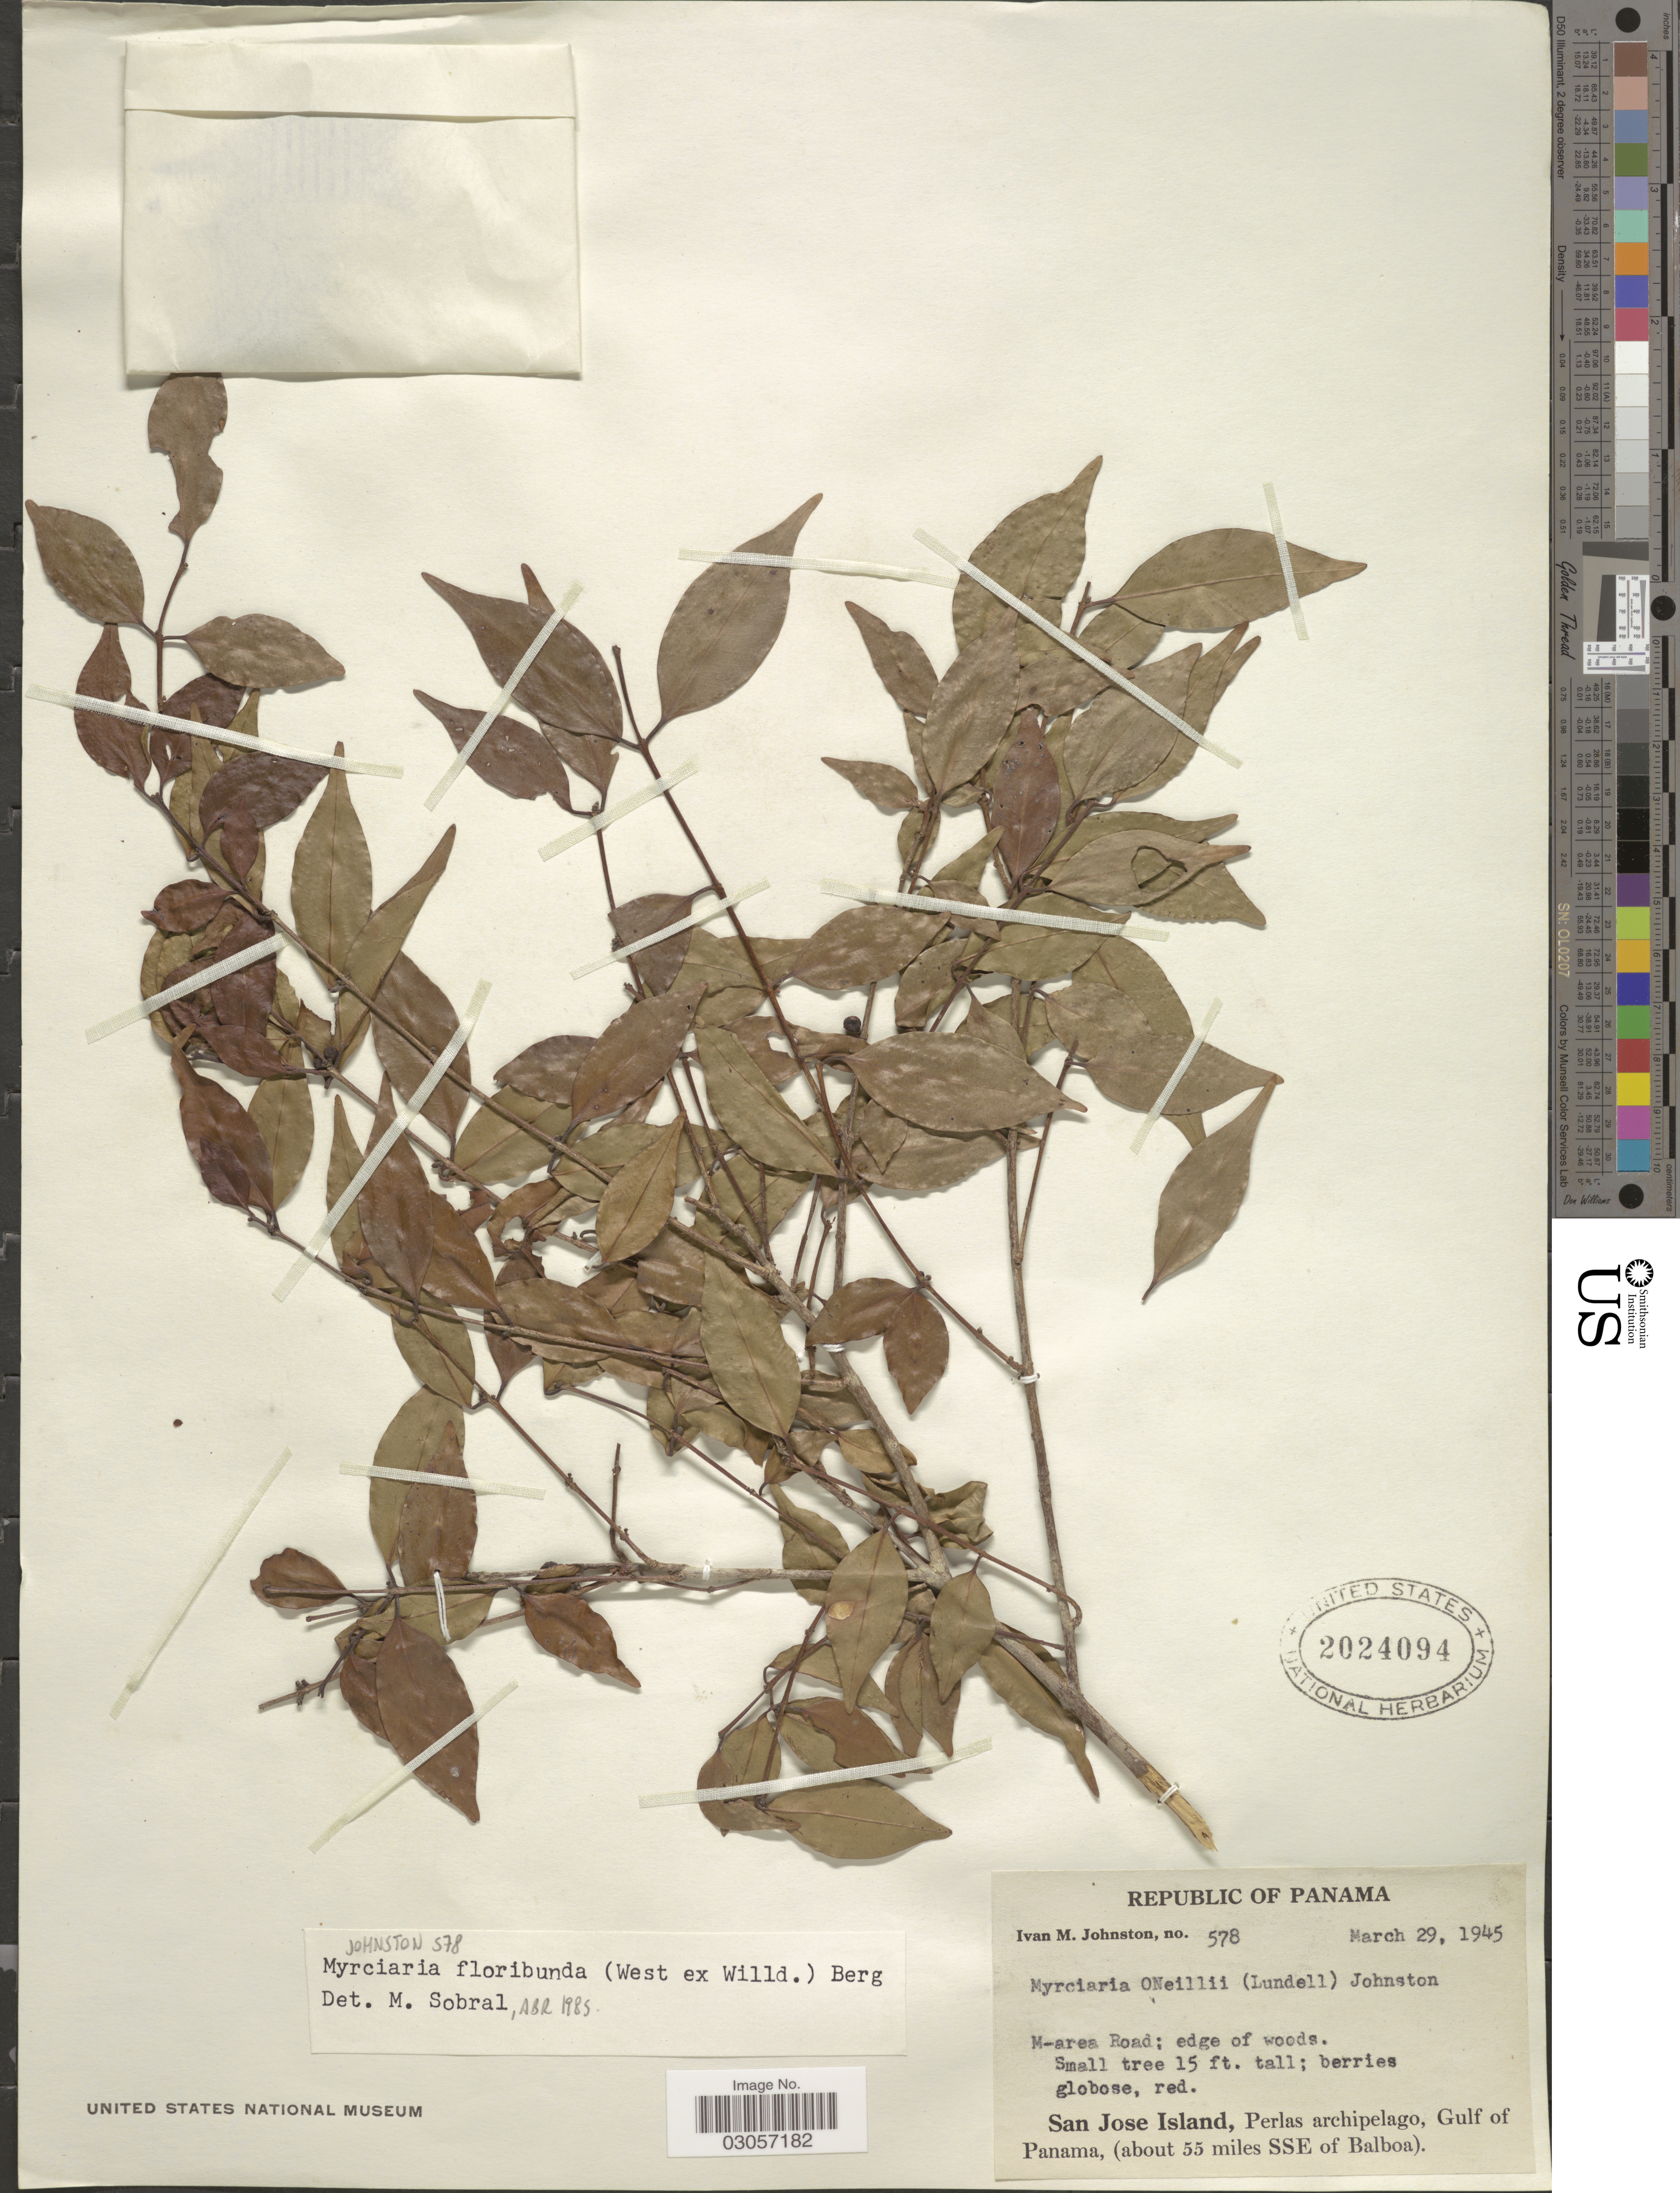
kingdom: Plantae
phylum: Tracheophyta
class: Magnoliopsida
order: Myrtales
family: Myrtaceae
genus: Myrciaria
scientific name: Myrciaria floribunda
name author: (H. West ex Willd.) O. Berg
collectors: I.M. Johnston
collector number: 578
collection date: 1945-03-29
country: Panama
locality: M-area Road, San Jose Island, Perlas archipelago, Gulf of Panama, (about 55 miles SSE of Balboa).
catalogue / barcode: US 2024094